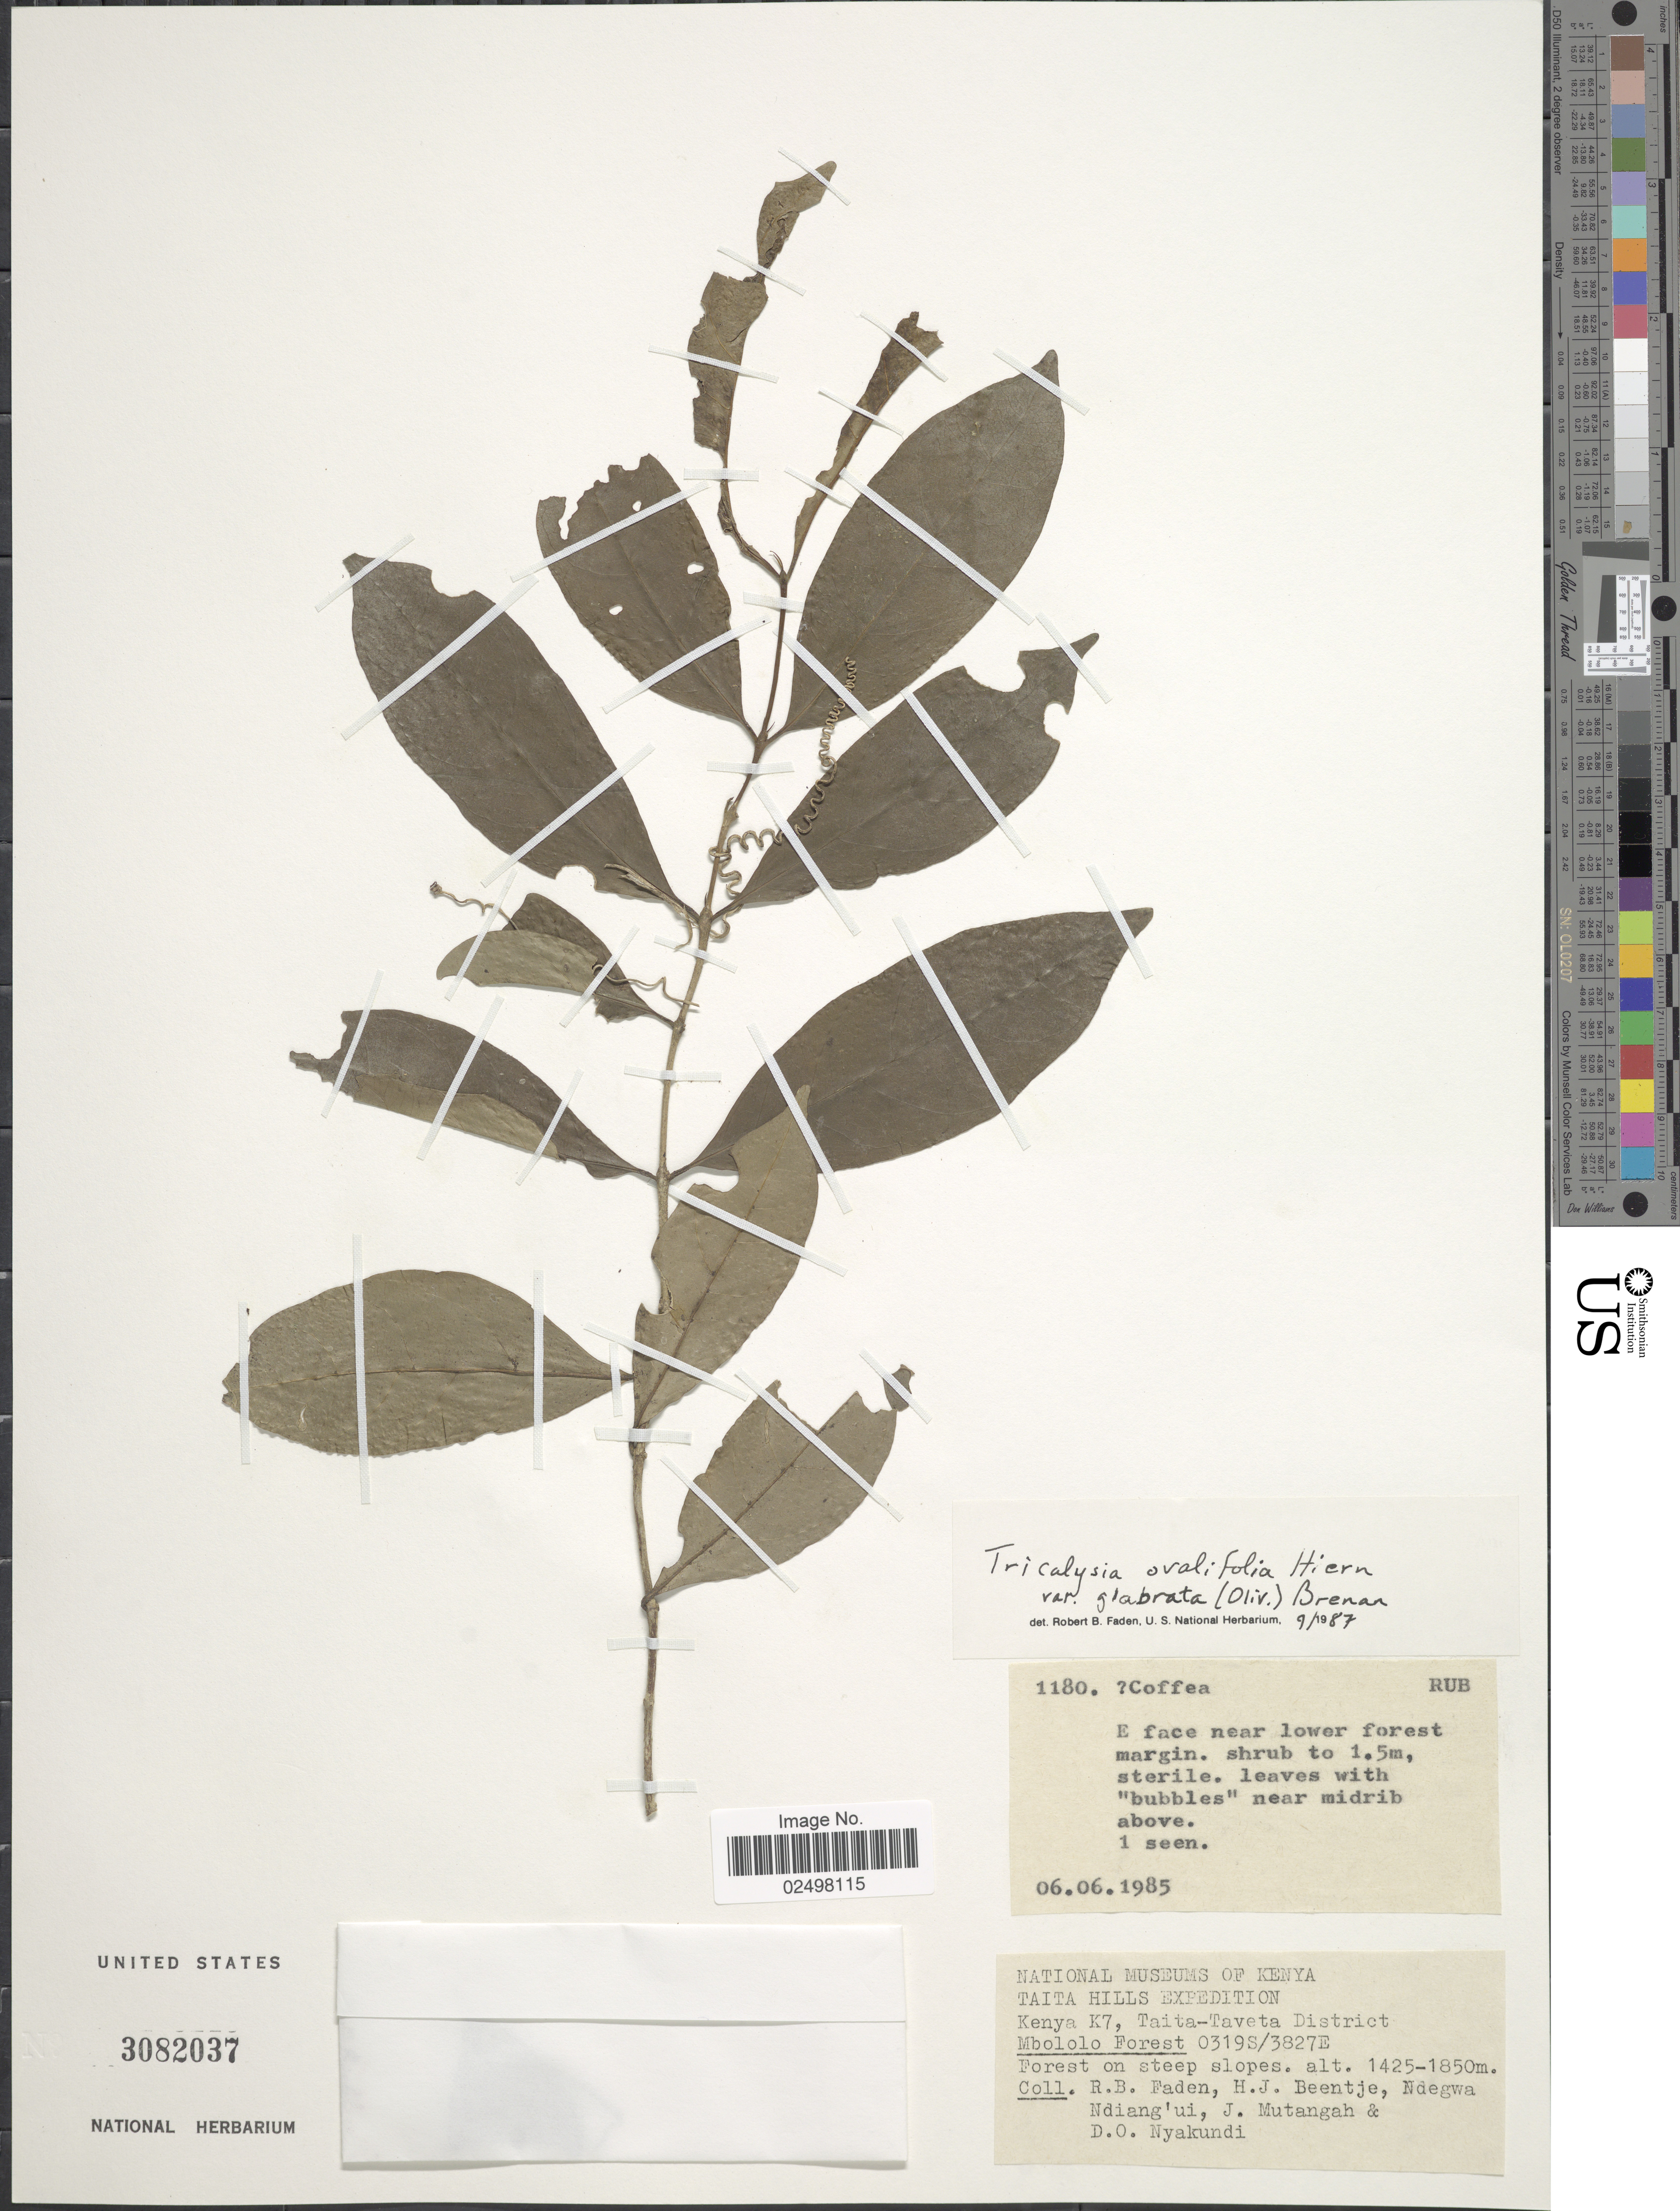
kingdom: Plantae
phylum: Tracheophyta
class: Magnoliopsida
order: Gentianales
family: Rubiaceae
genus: Tricalysia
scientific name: Tricalysia ovalifolia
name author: Hiern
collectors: R. B. Faden, H. J. Beentje, Ndegwa Ndiang'ui, J. Mutangah & D. Nyakundi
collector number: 1180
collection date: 1985-06-06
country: Kenya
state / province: Taita Taveta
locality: Taita Hills, Kenya K7, forest on steep slopes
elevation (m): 1425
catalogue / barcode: US 3082037